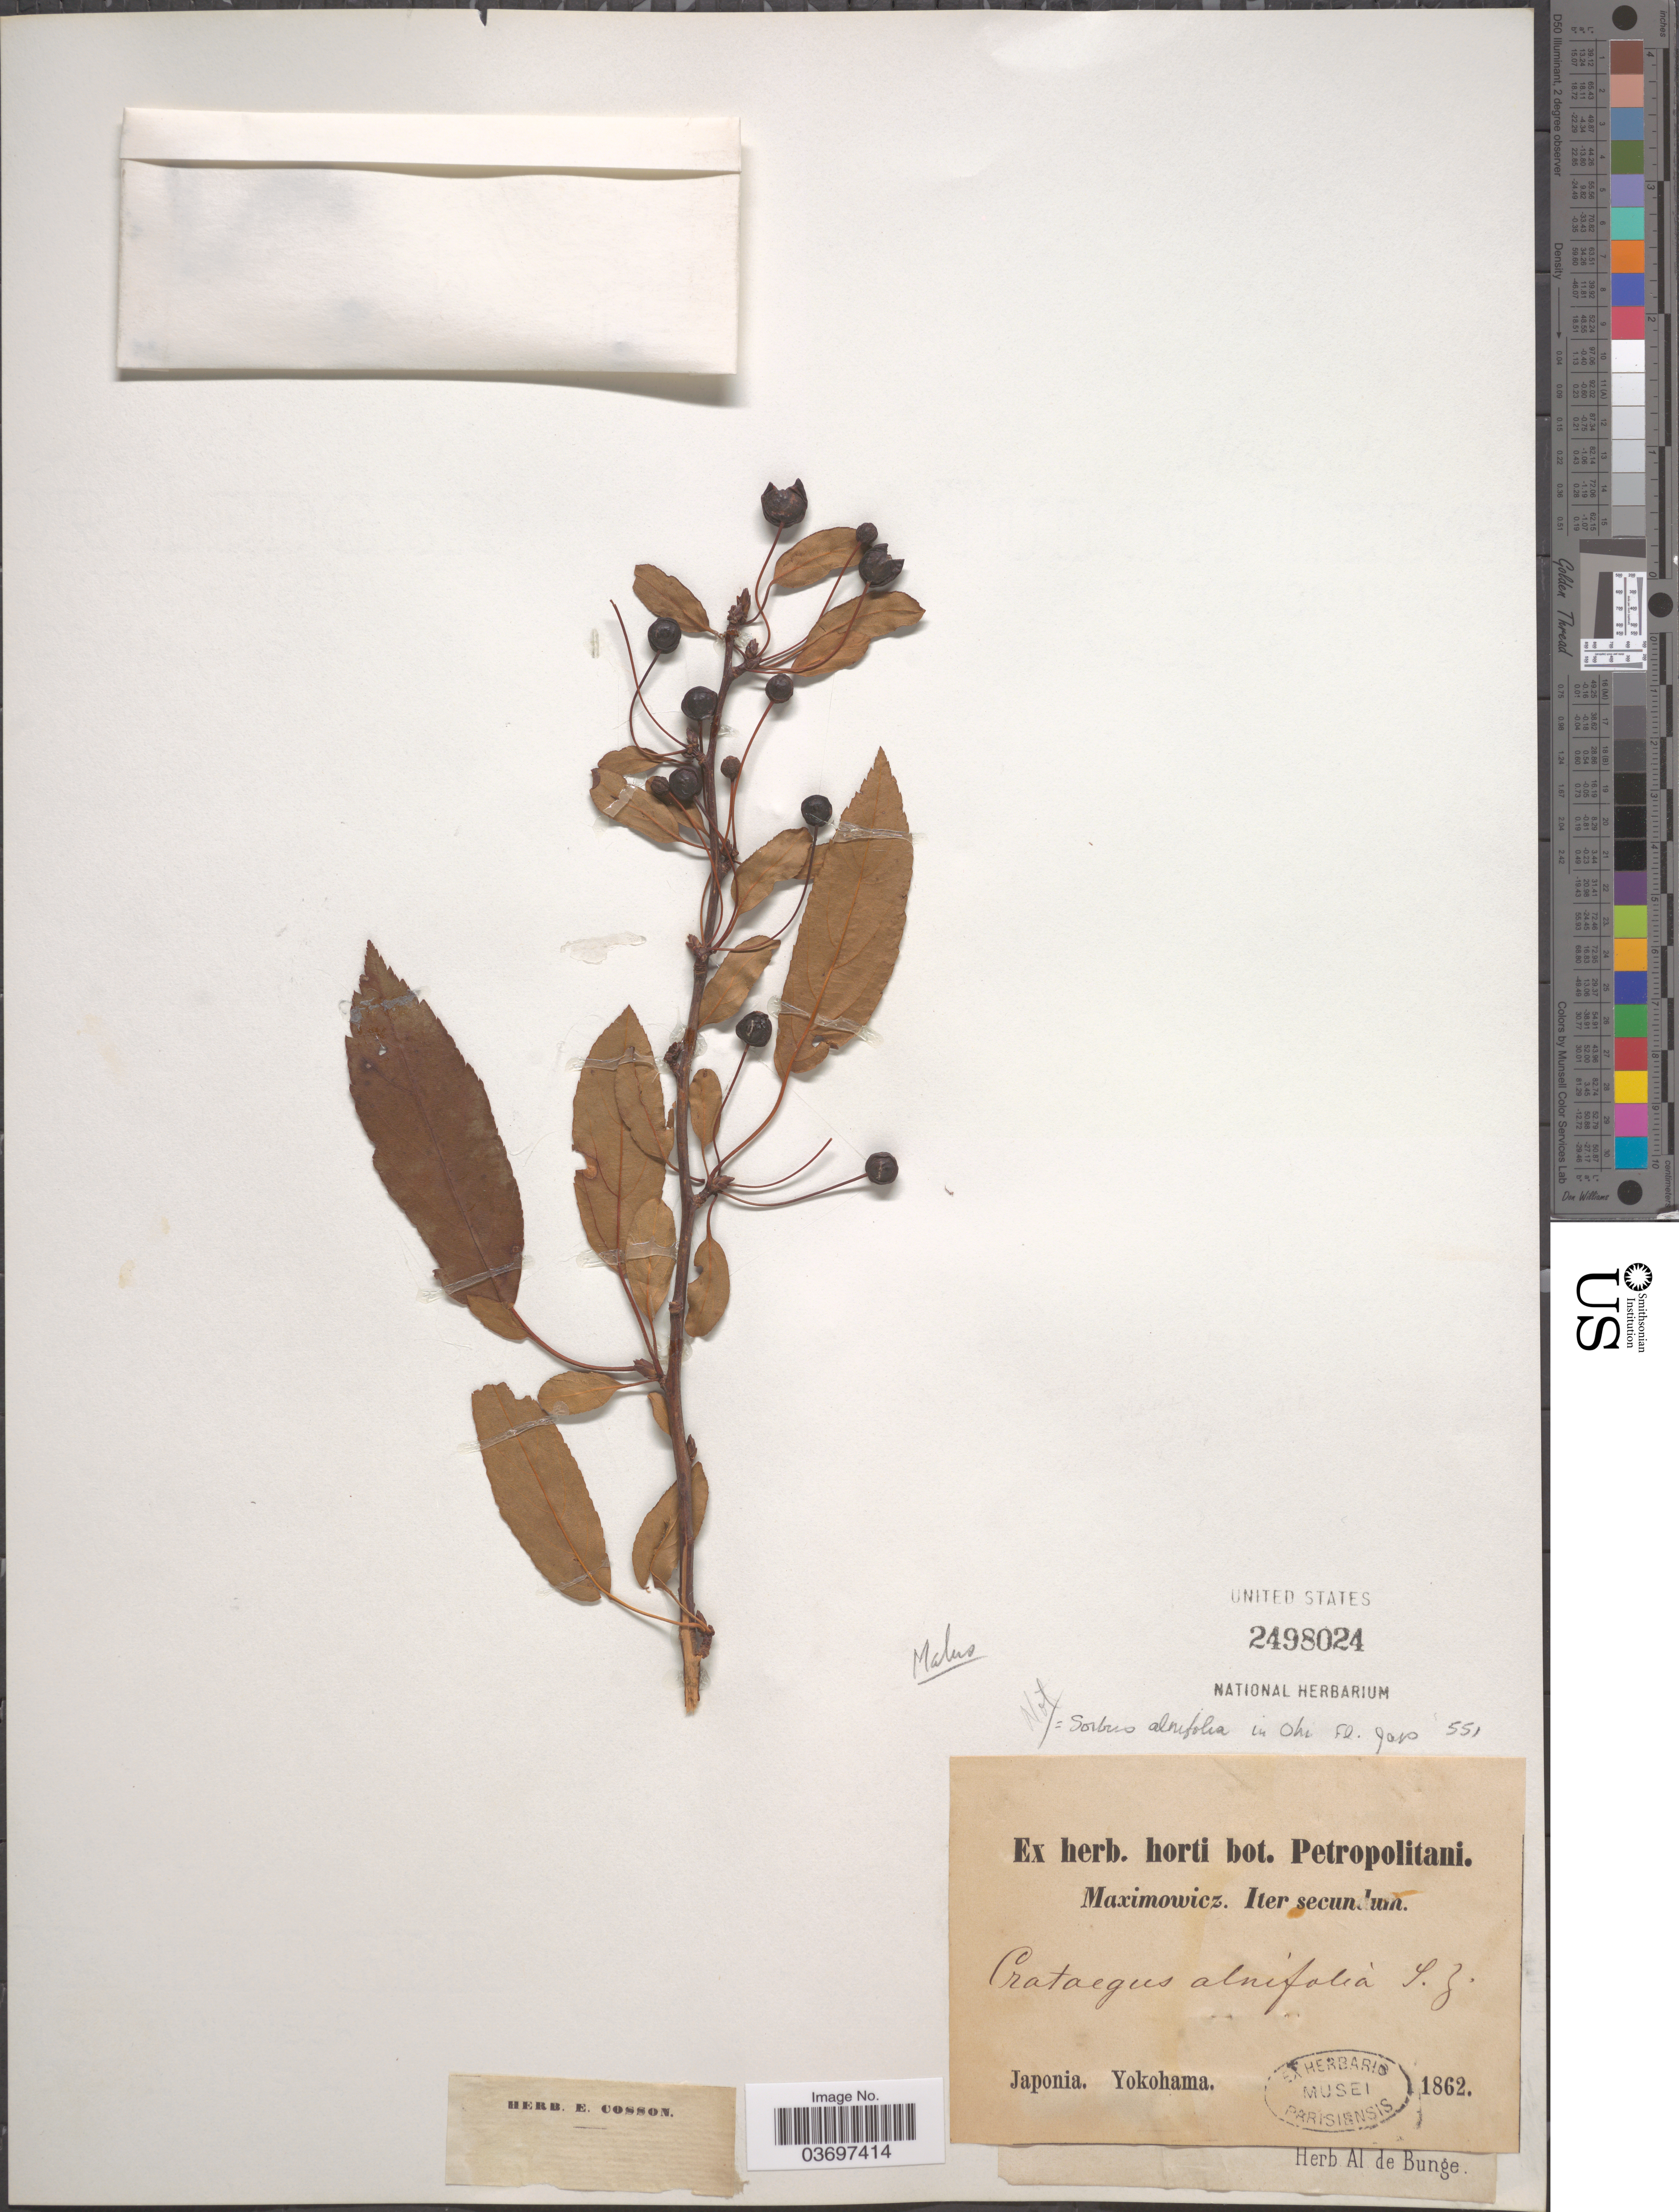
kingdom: Plantae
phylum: Tracheophyta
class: Magnoliopsida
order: Rosales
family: Rosaceae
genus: Malus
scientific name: Malus sp.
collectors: Maximowicz, --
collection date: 1862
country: Japan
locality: Yokohama.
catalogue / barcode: US 2498024